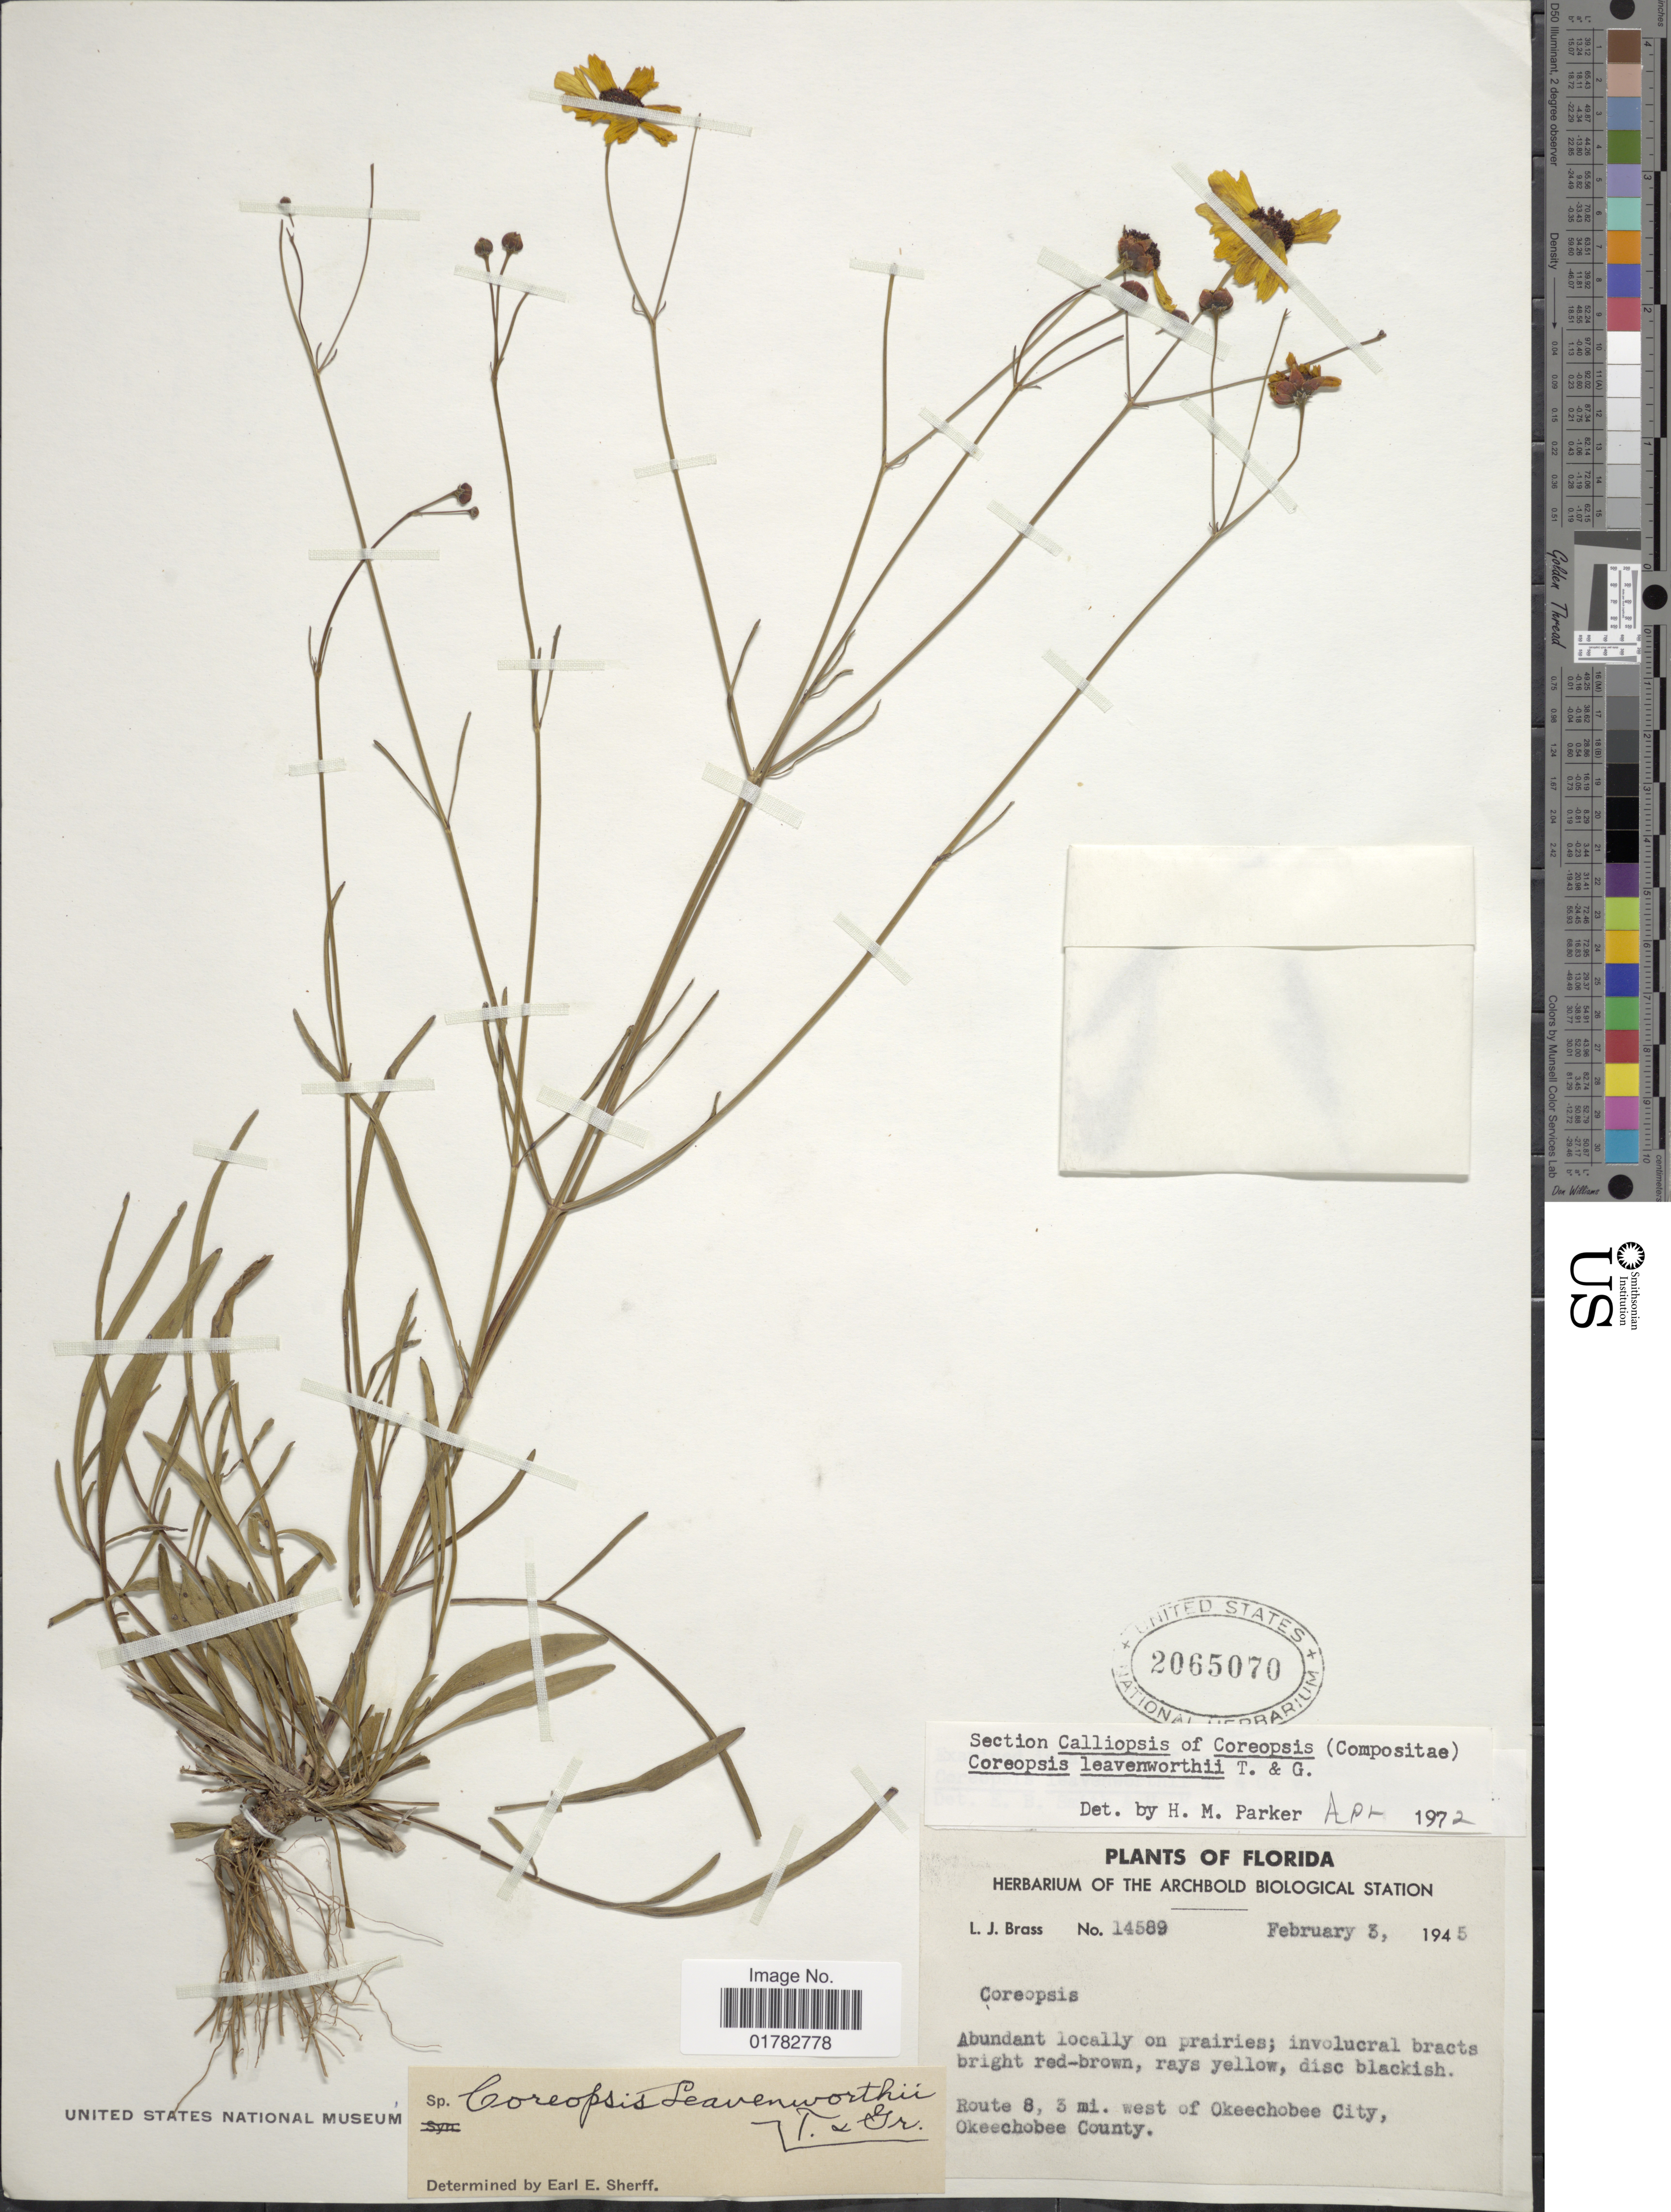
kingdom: Plantae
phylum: Tracheophyta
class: Magnoliopsida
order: Asterales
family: Asteraceae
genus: Coreopsis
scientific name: Coreopsis leavenworthii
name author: Torr. & A. Gray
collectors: L. J. Brass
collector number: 14589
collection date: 1945-02-03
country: United States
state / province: Florida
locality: Route 8,3 mi. west of Okeechobee City, Okeechobee County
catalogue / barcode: US 2065070